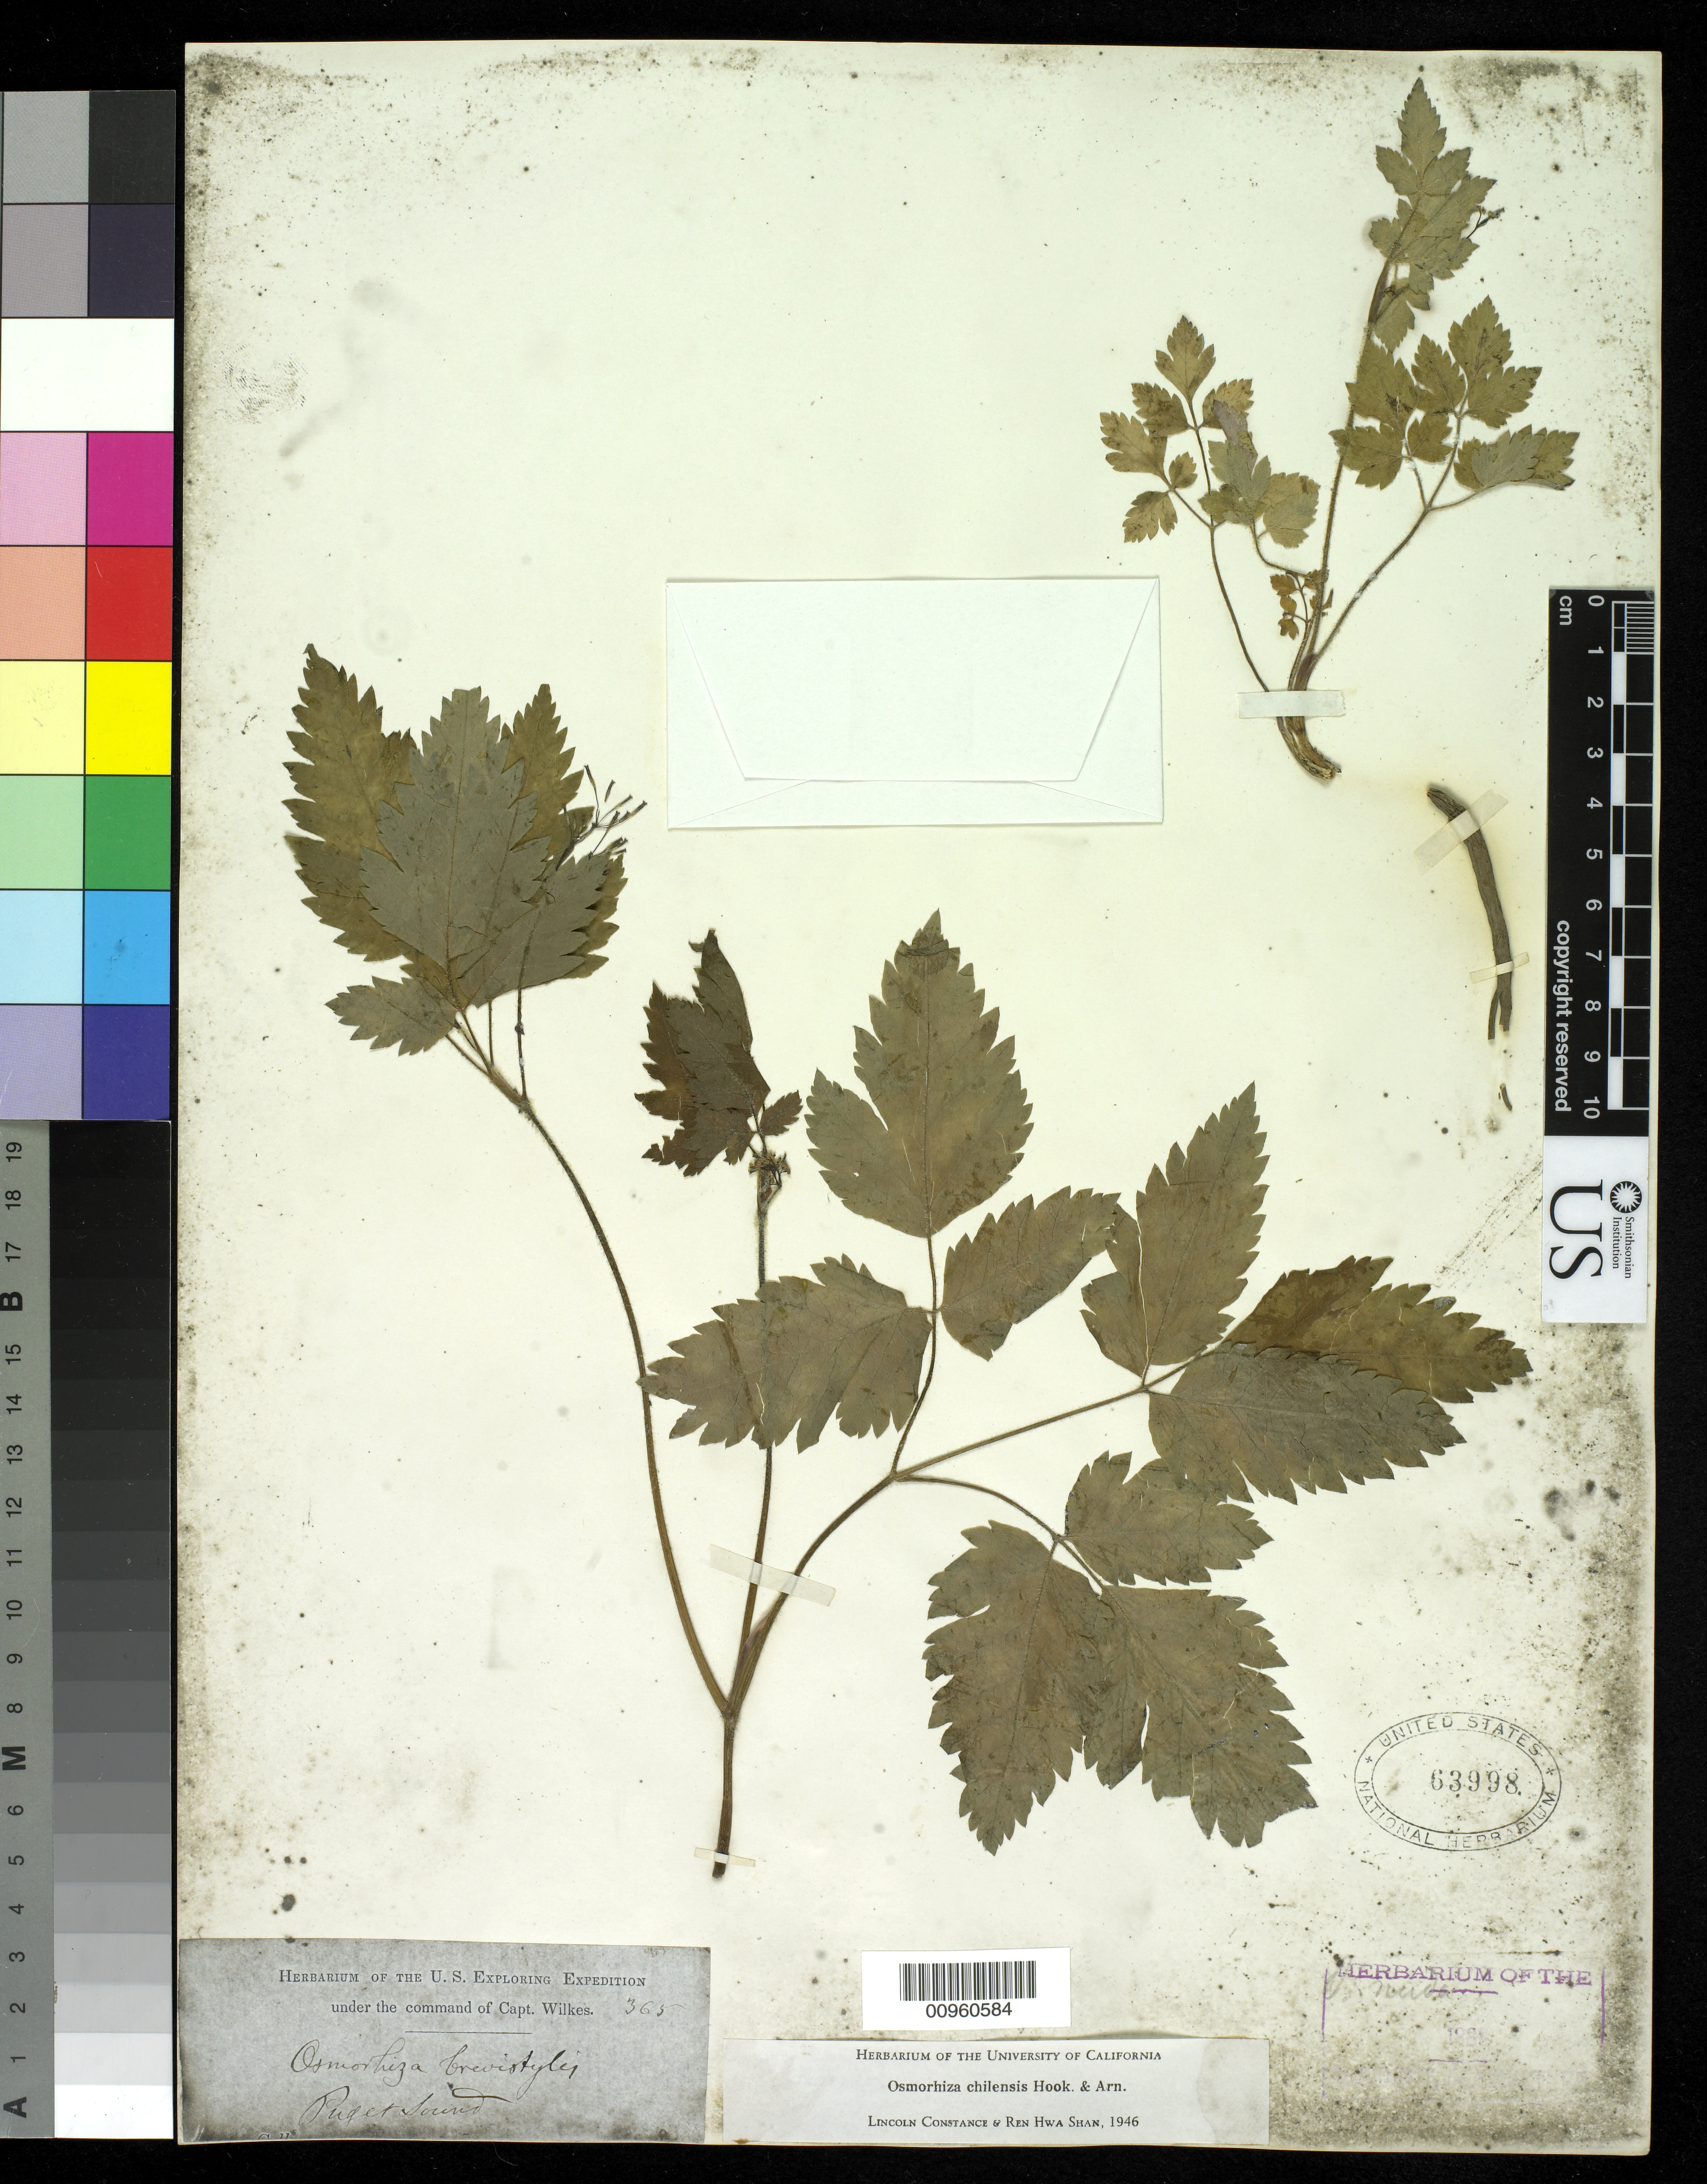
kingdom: Plantae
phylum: Tracheophyta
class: Magnoliopsida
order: Apiales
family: Apiaceae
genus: Osmorhiza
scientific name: Osmorhiza chilensis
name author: Hook. & Arn.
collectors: Wilkes Explor. Exped.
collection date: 1838/1842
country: United States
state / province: Washington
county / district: King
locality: Puget Sound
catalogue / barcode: US 63998